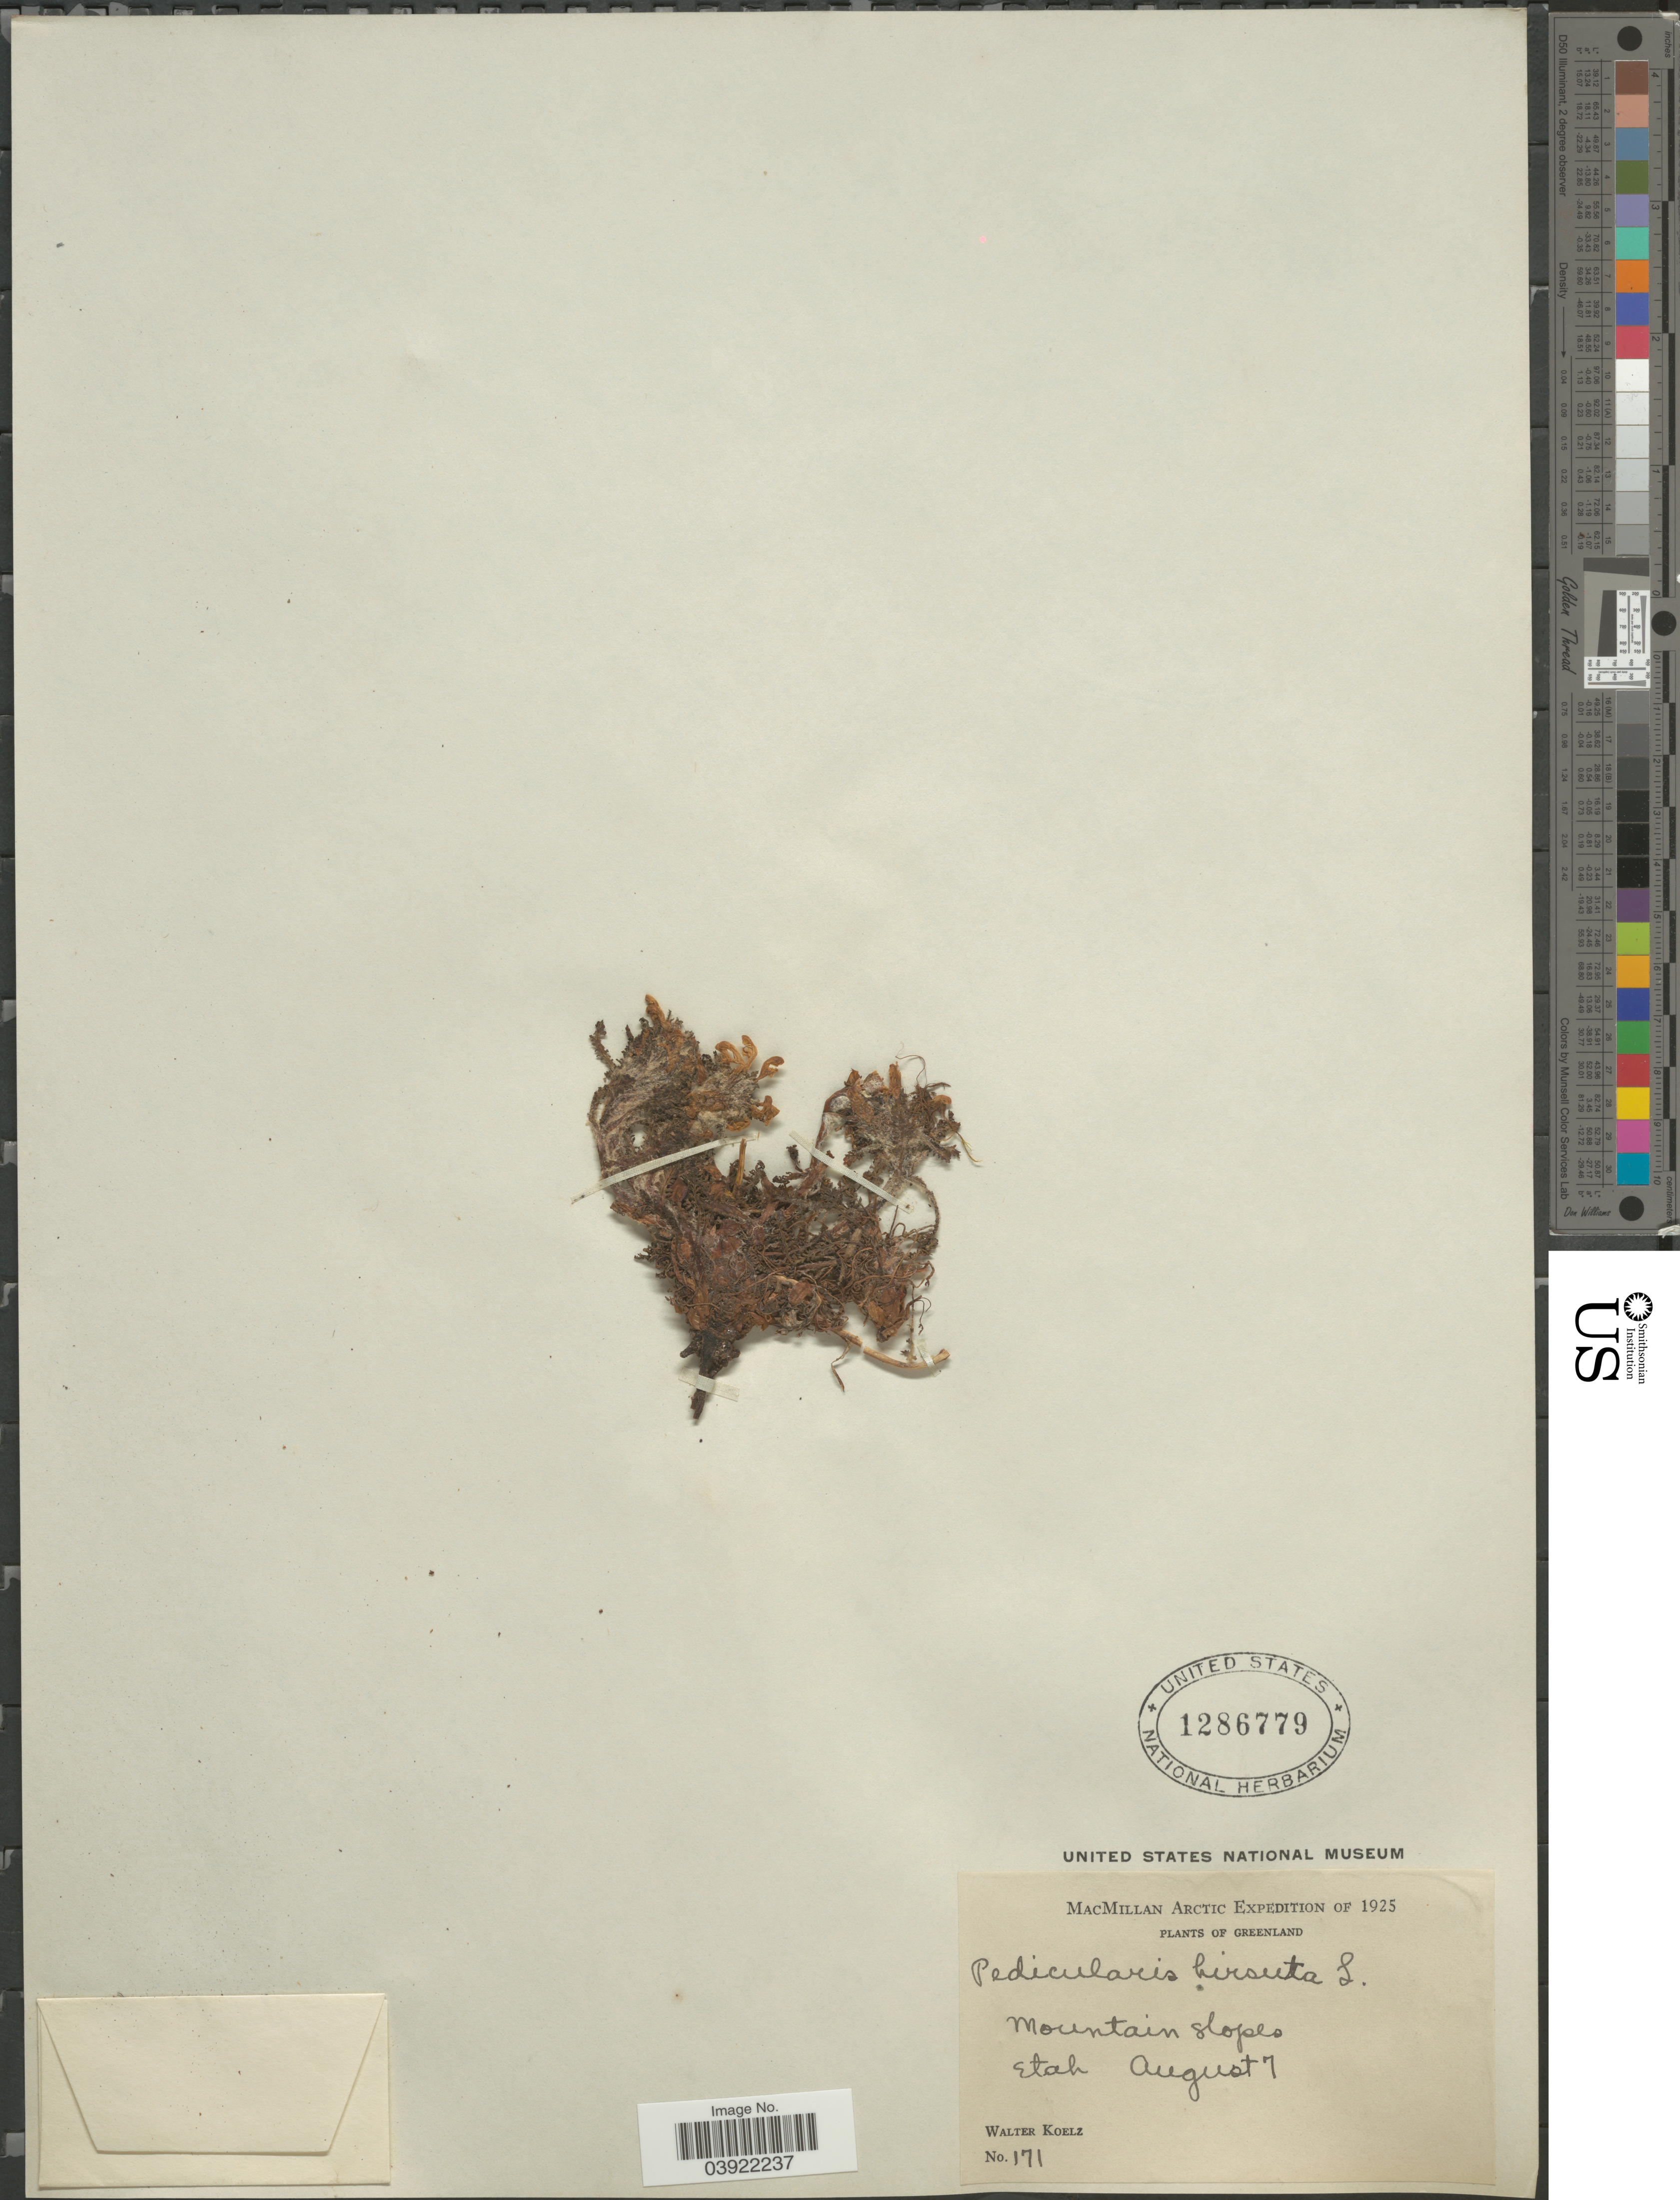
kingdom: Plantae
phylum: Tracheophyta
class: Magnoliopsida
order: Lamiales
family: Orobanchaceae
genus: Pedicularis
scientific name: Pedicularis hirsuta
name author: L.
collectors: W. N. Koelz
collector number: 171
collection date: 1925-08-07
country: Greenland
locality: Mountains slopes Etah.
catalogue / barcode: US 1286779